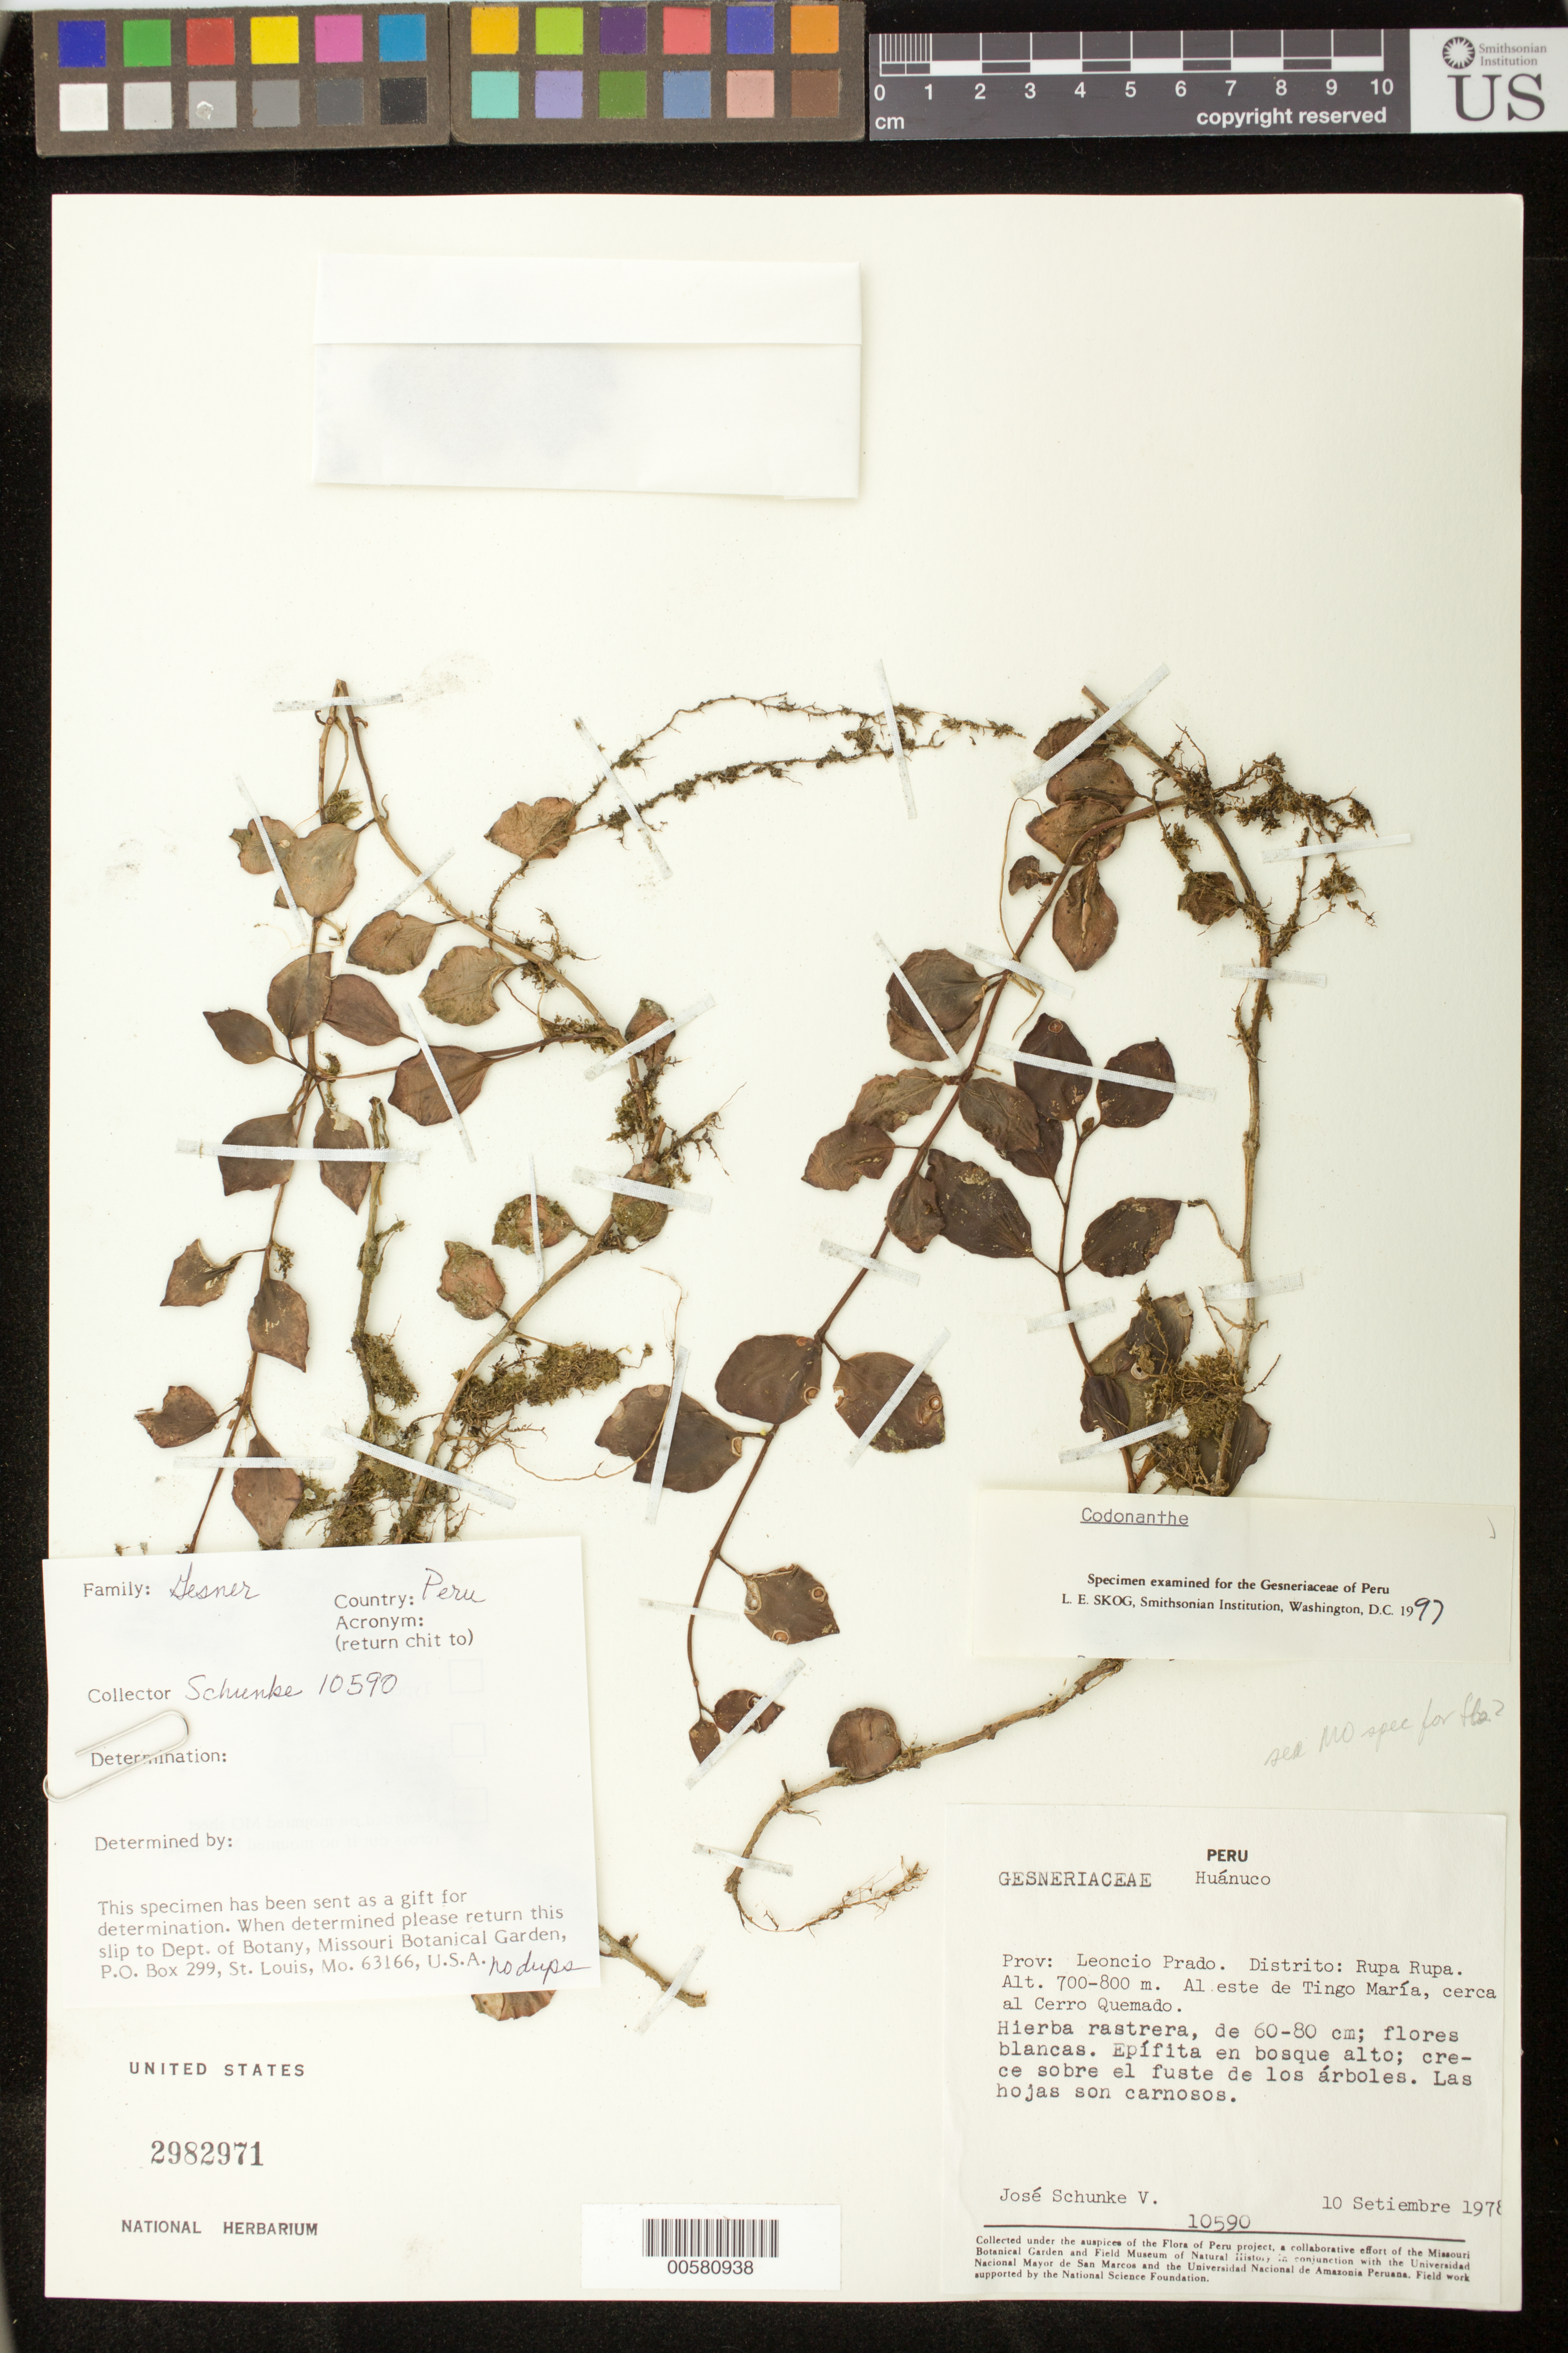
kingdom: Plantae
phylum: Tracheophyta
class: Magnoliopsida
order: Lamiales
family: Gesneriaceae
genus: Codonanthe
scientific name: Codonanthe uleana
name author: Fritsch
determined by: Skog, Laurence E.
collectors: J. Schunke Vigo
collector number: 10590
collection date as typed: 10 Sep 1978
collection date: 1978-09-10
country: Peru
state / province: Huánuco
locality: Prov. Leoncio Prado, dtto. Rupa Rupa; al este de Tingo María, cerca al Cerro Quemado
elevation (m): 700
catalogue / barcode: US 2982971